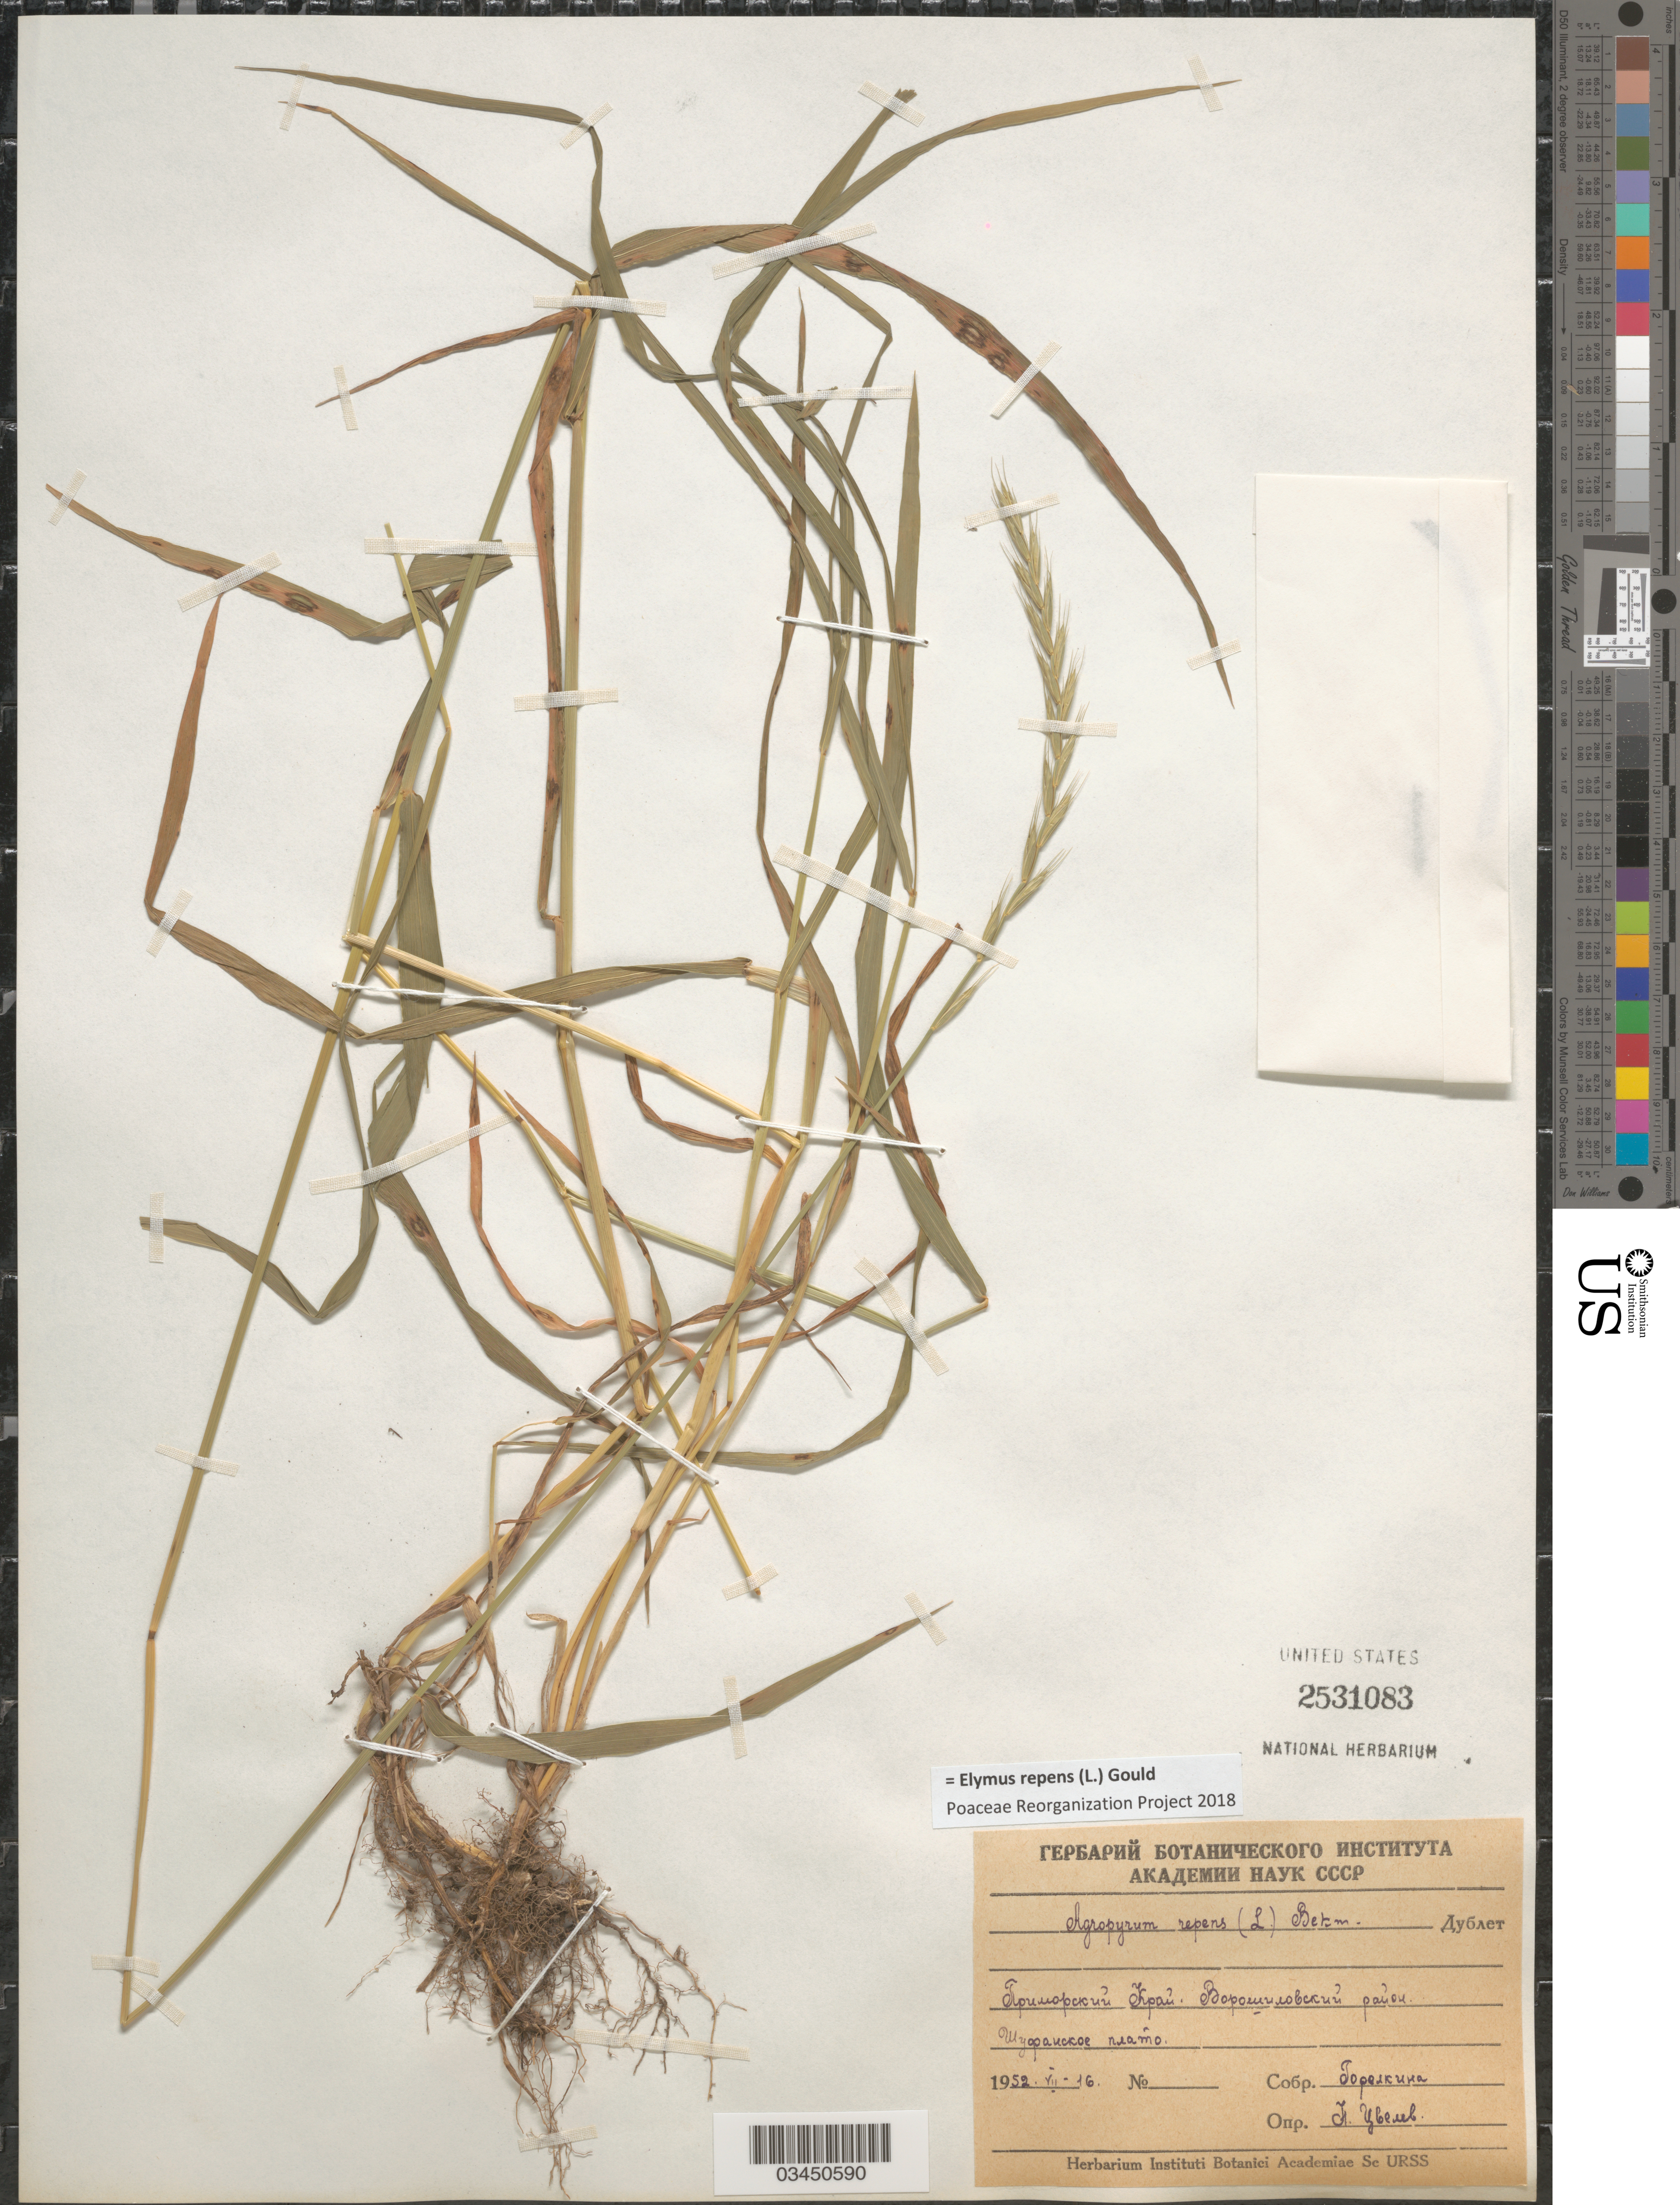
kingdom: Plantae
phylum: Tracheophyta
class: Liliopsida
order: Poales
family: Poaceae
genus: Elymus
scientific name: Elymus repens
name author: (L.) Gould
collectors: Gorelkina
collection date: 1952-07-16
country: Russian Federation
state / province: Primorsky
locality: Shufan Plateau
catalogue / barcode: US 2531083